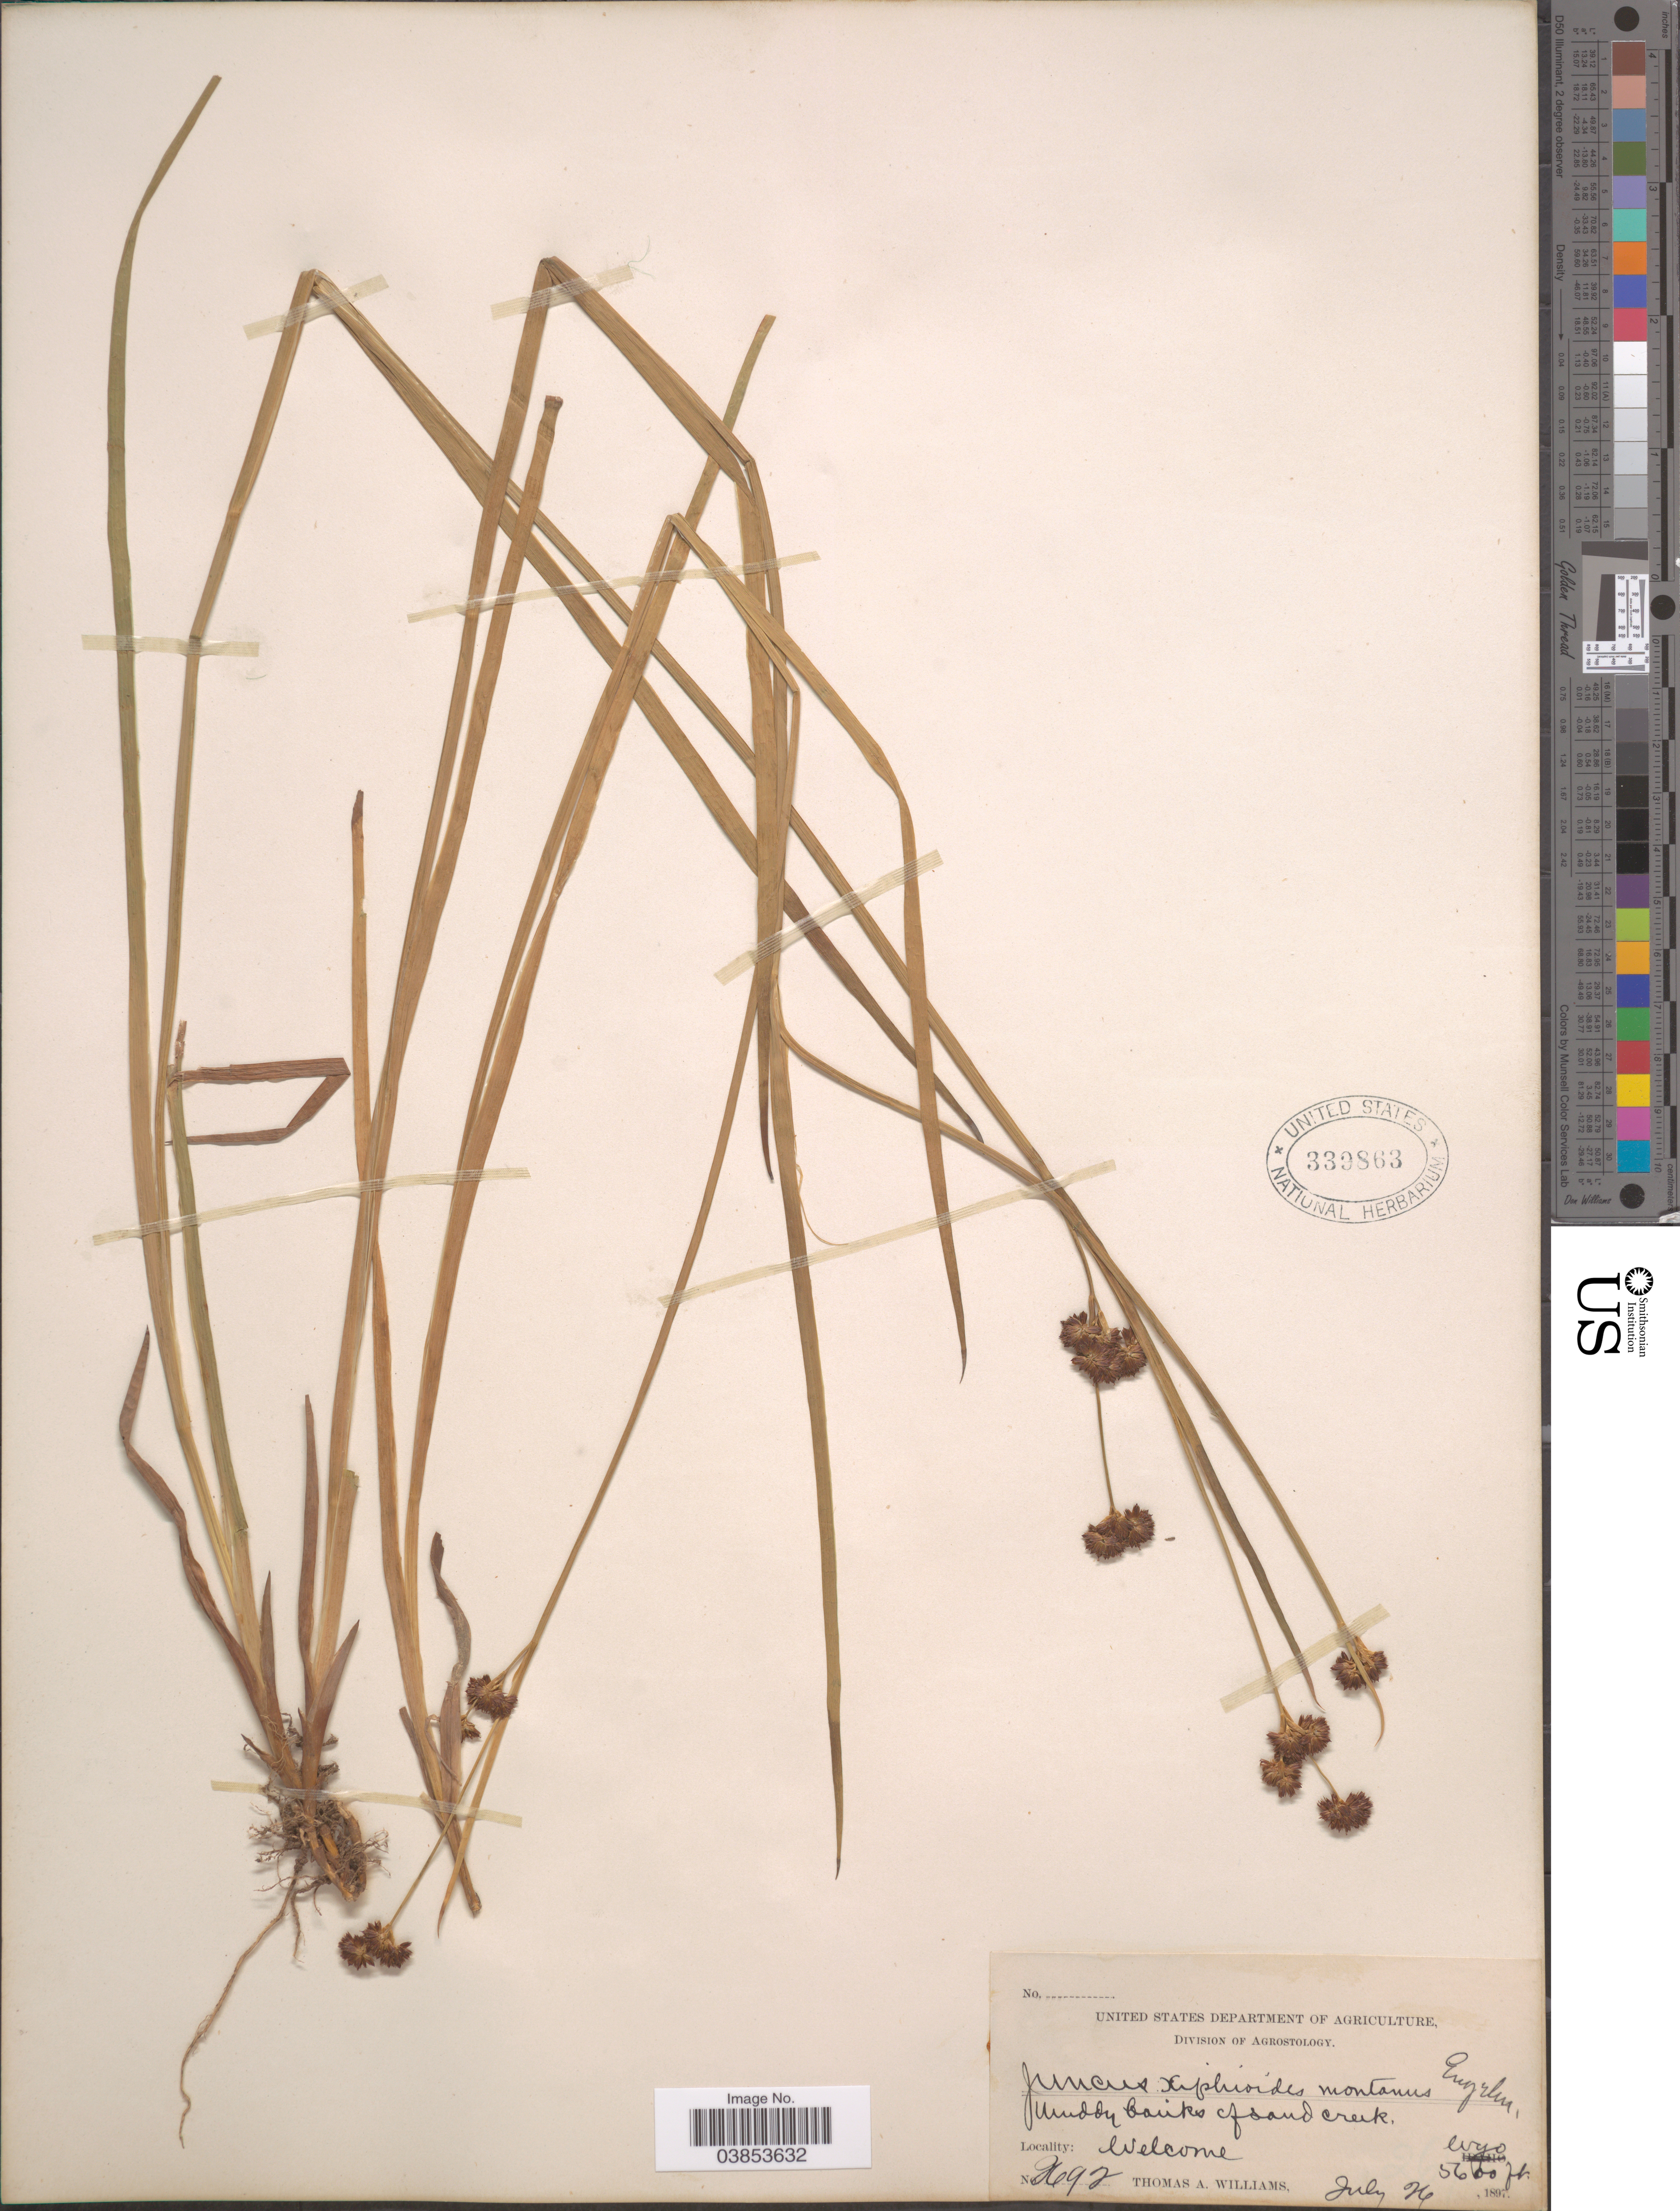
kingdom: Plantae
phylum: Tracheophyta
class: Liliopsida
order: Poales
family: Juncaceae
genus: Juncus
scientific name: Juncus ensifolius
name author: Wikstr.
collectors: T. A. Williams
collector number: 2692*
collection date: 1897-07-26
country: United States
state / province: Wyoming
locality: Muddy banks of sand creek. Welcome.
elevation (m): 1707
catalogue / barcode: US 339863